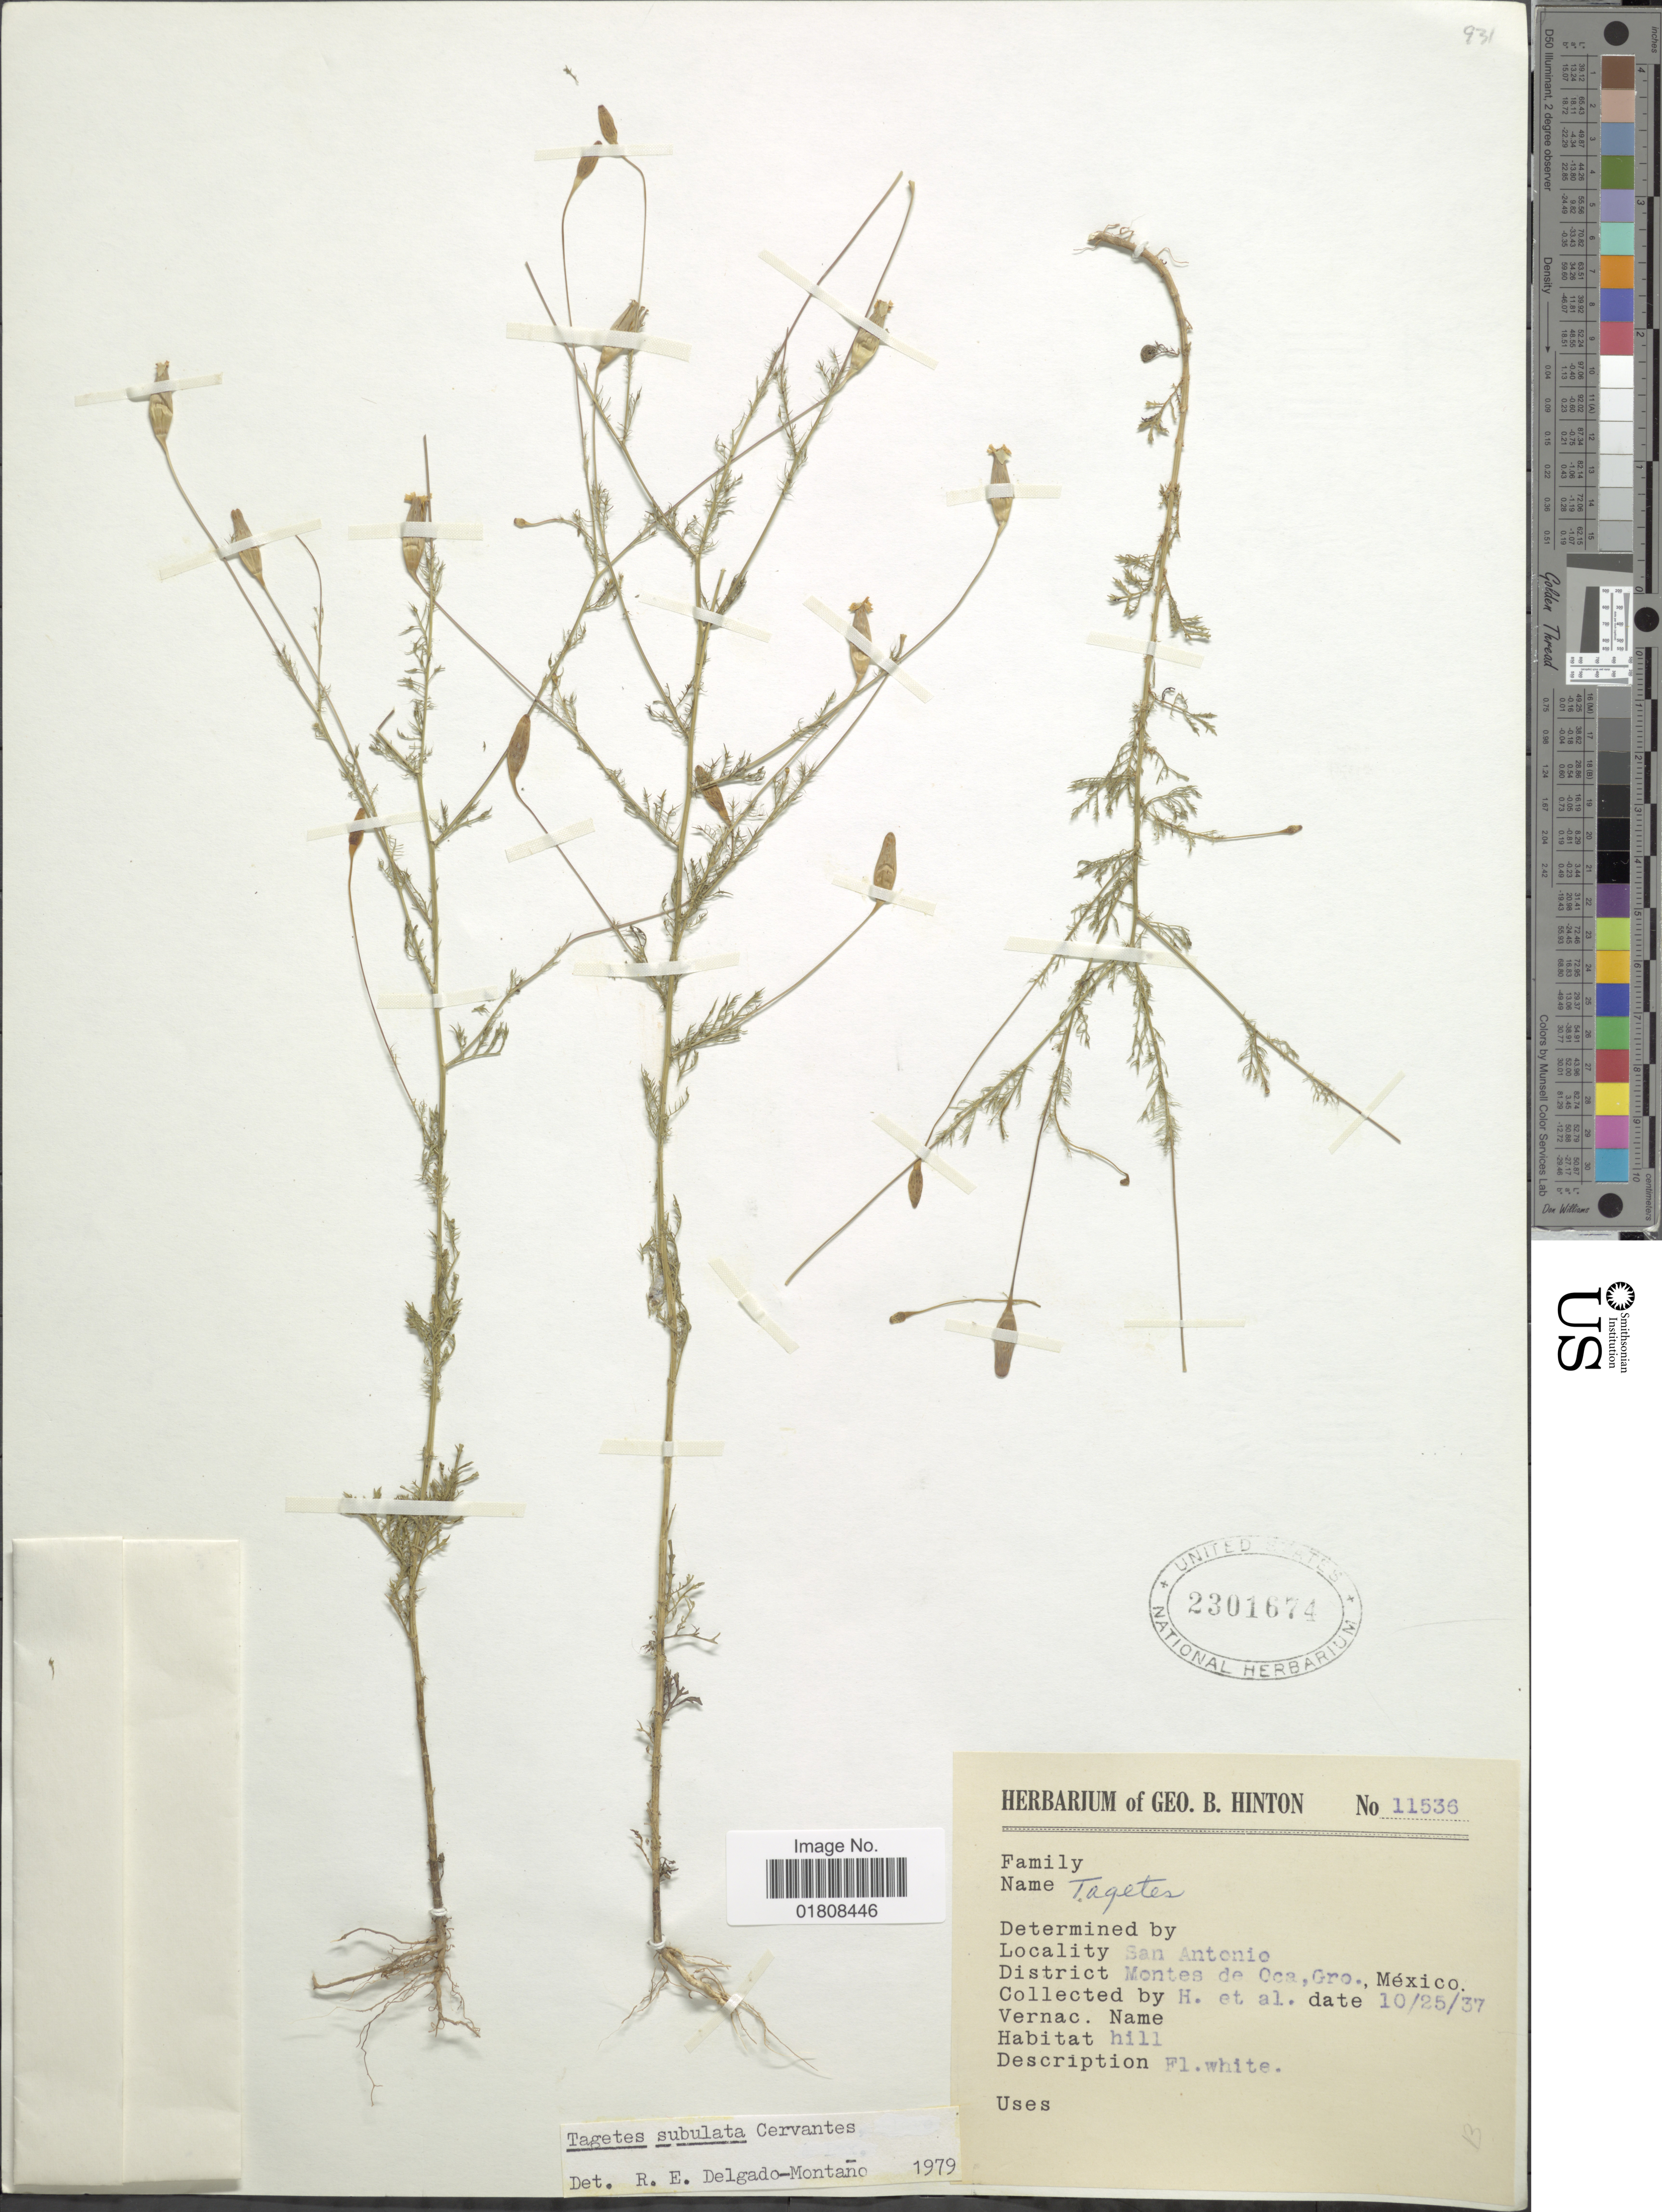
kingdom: Plantae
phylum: Tracheophyta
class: Magnoliopsida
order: Asterales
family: Asteraceae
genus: Tagetes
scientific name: Tagetes subulata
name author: Cerv.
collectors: G. B. Hinton & et al.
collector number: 11536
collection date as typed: Transcribed d/m/y: 25/10/37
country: Mexico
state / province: Guerrero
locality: San Antonio, District Montes de Oca, Gro.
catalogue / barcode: US 2301674